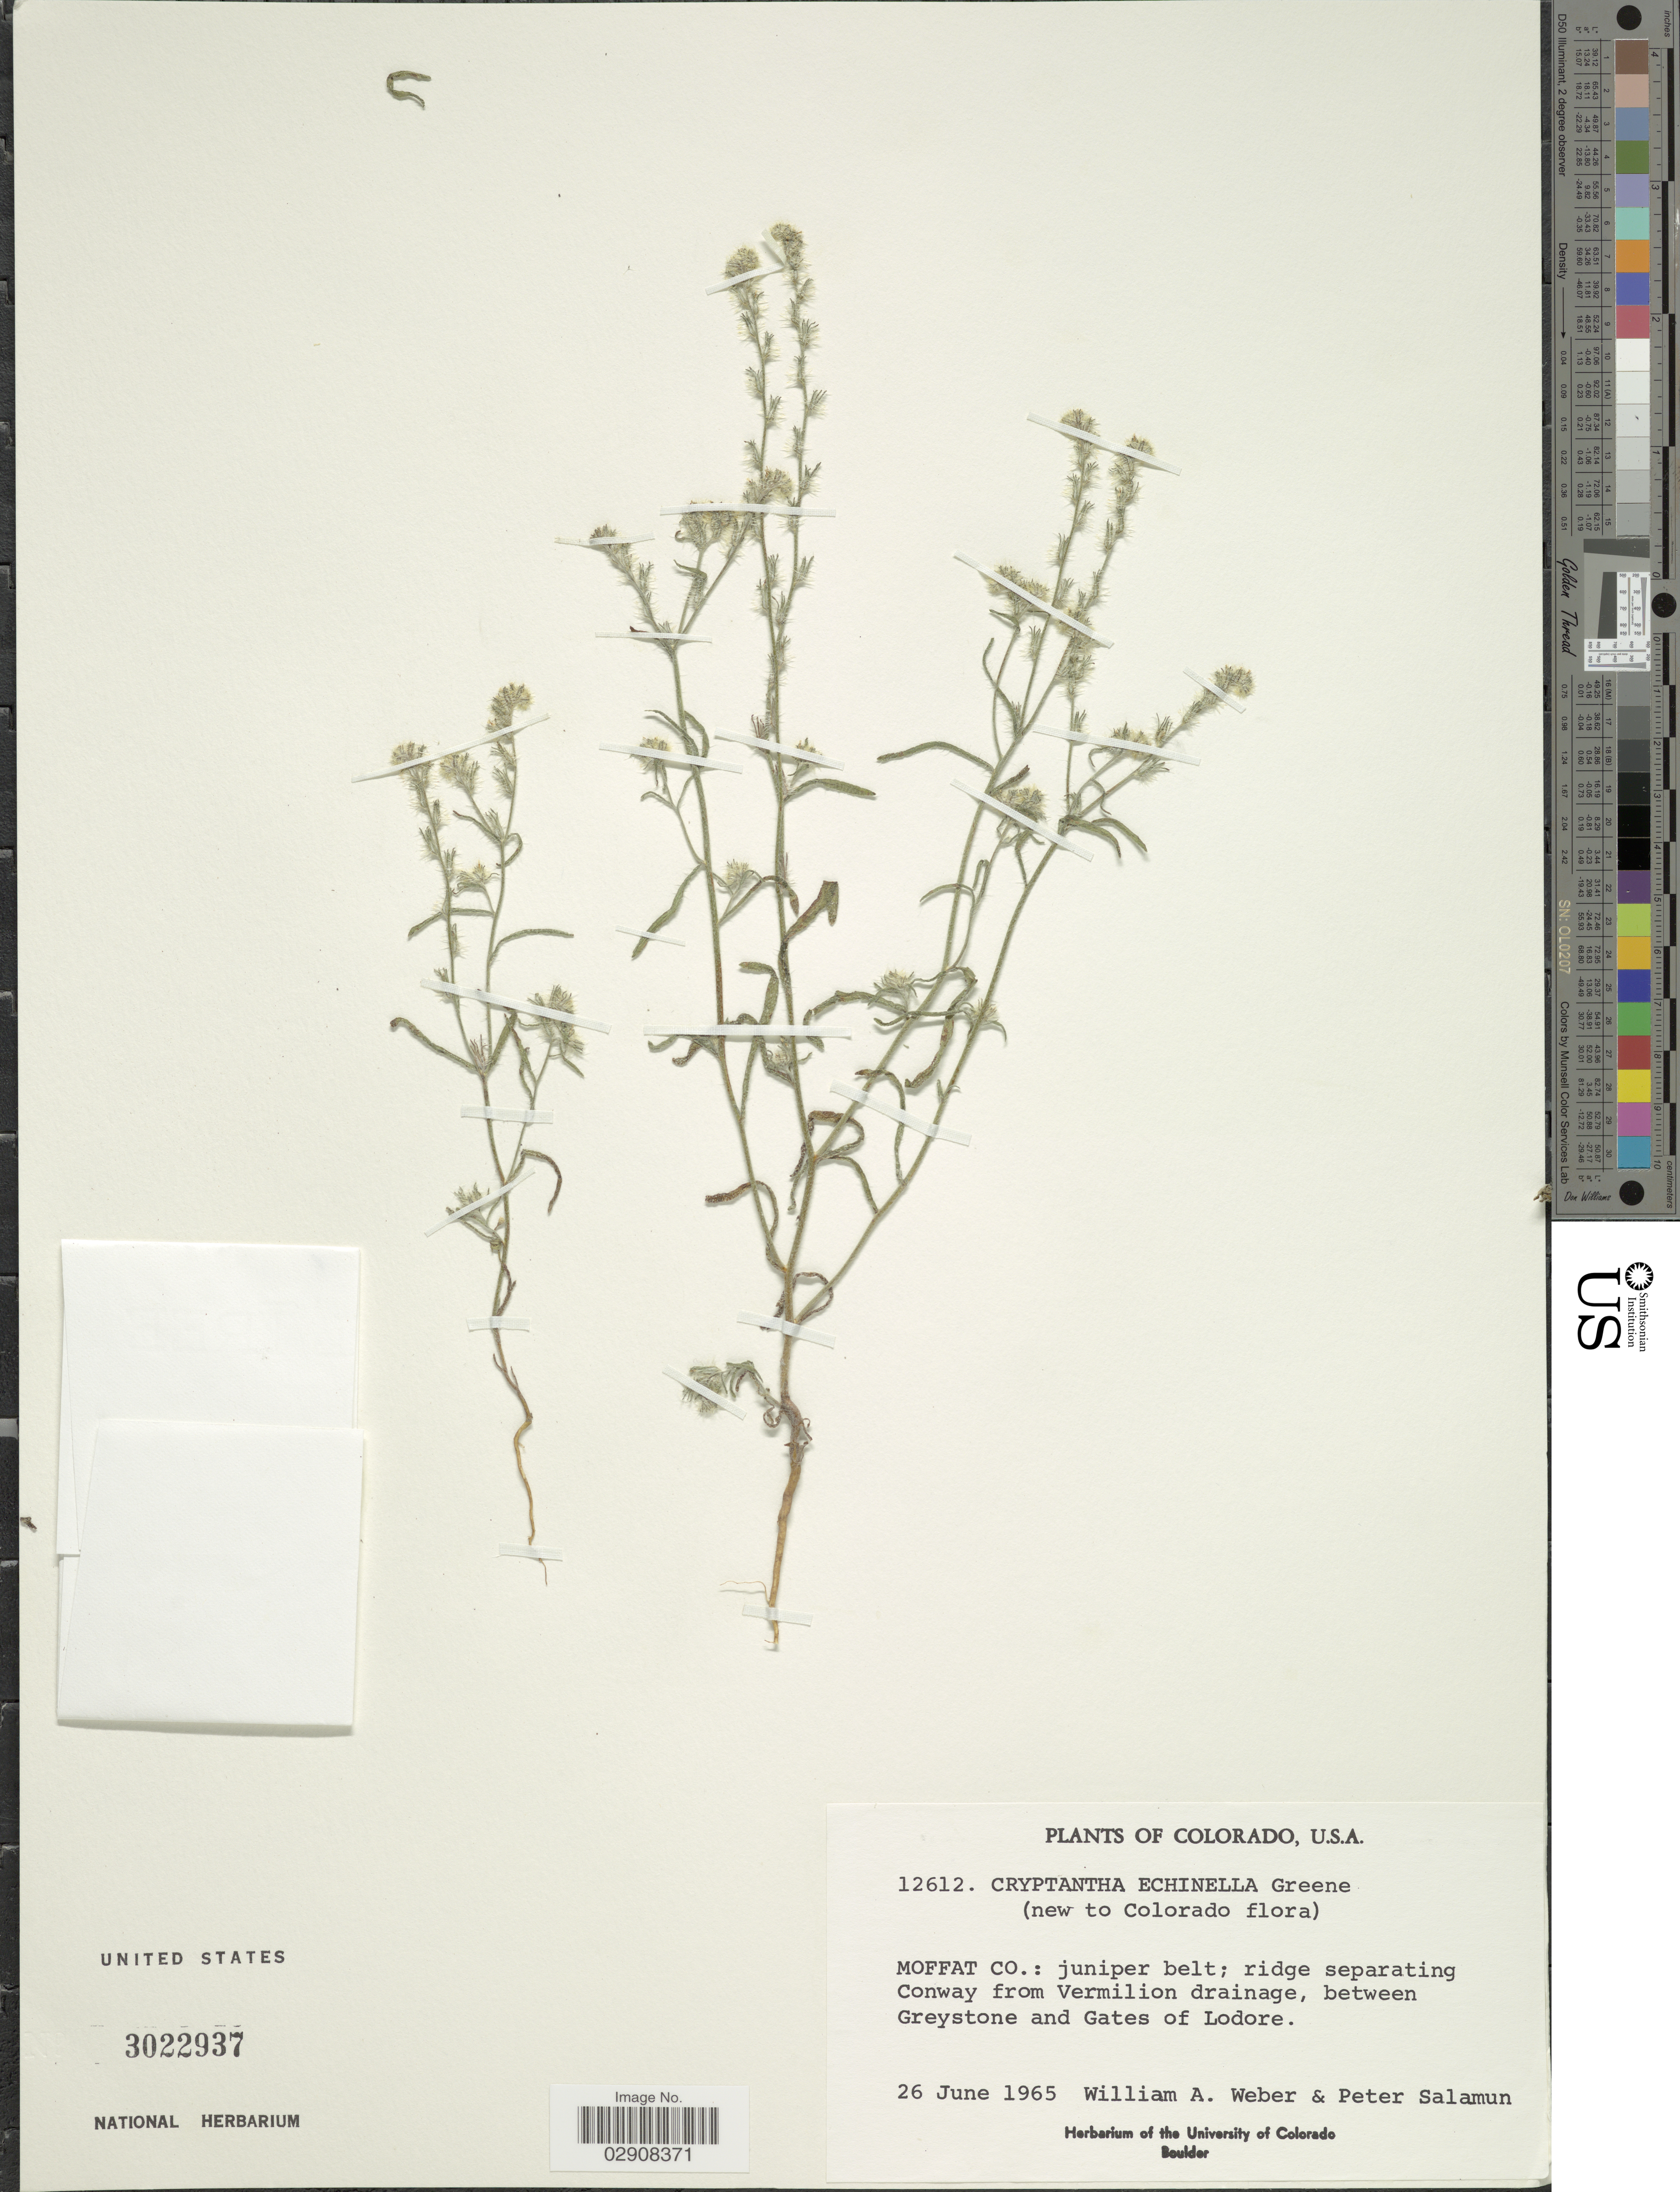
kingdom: Plantae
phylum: Tracheophyta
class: Magnoliopsida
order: Boraginales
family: Boraginaceae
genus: Cryptantha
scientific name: Cryptantha paradoxa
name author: (A. Nelson) Payson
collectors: W. A. Weber & P. Salamun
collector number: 12612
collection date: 1965-06-26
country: United States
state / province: Colorado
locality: Moffat Co.: juniper belt, ridge separating Conway from Vermilion drainage, between Greystone and Gates of Lodore.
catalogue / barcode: US 3022937